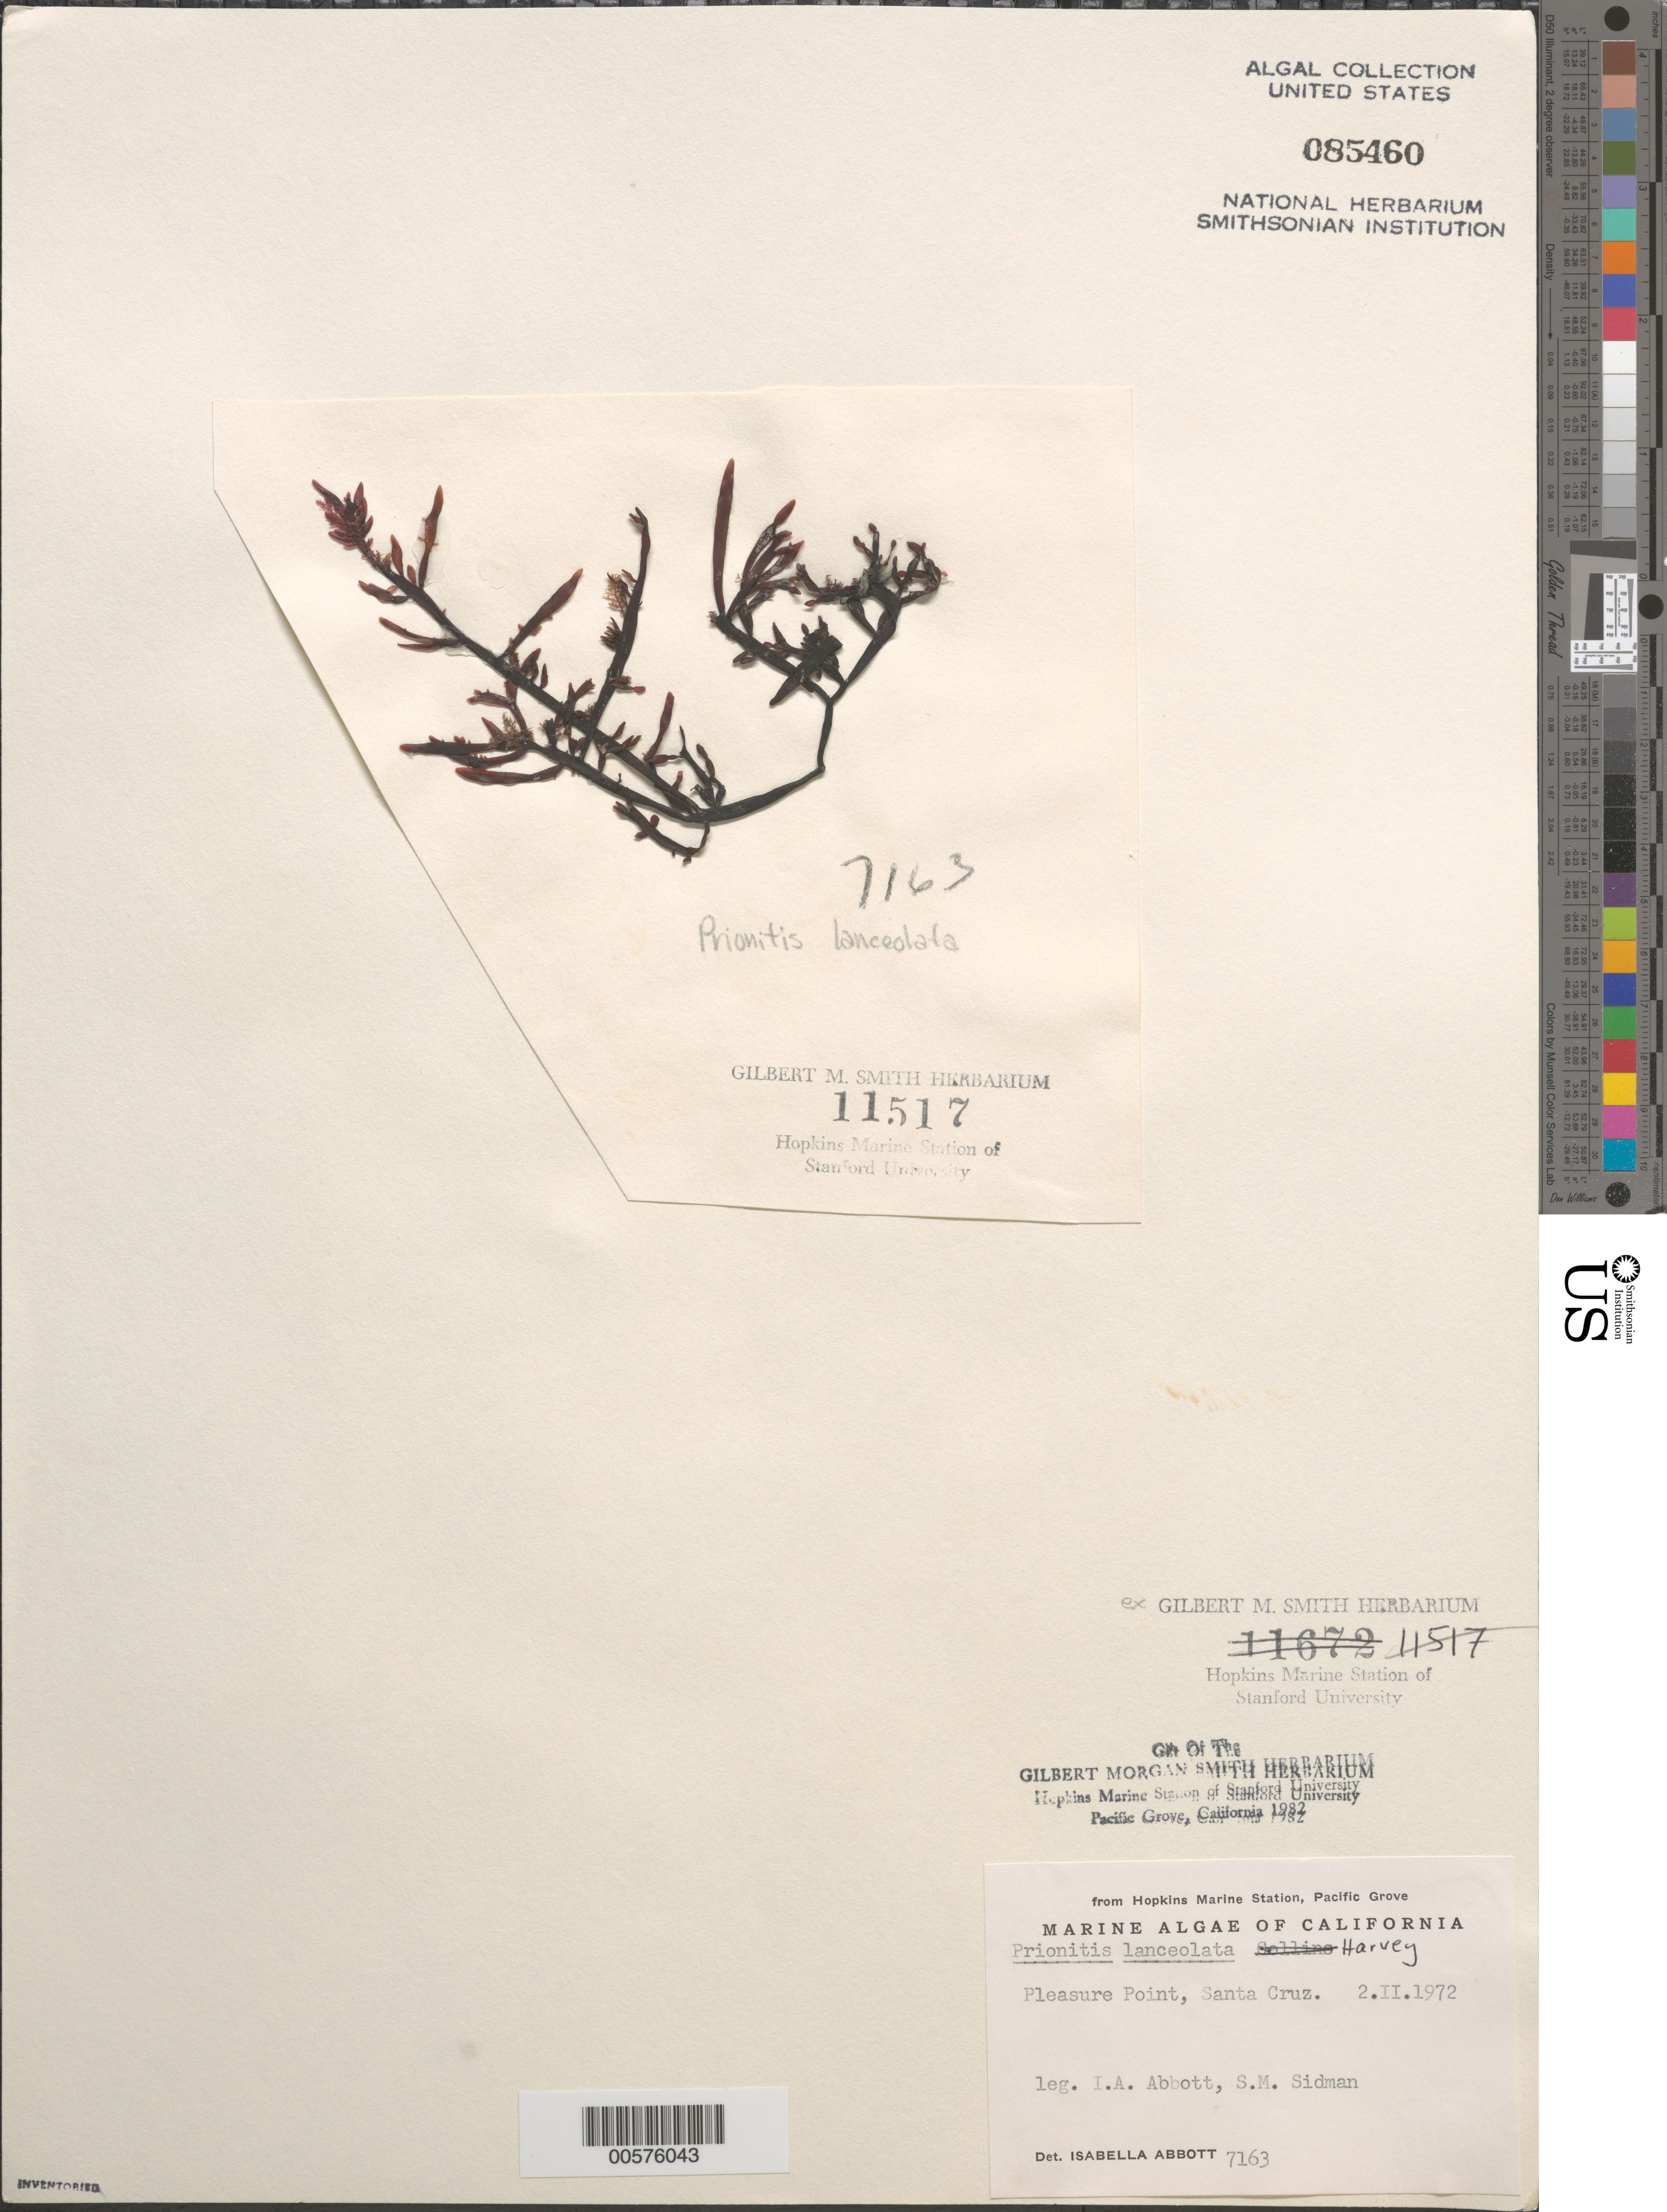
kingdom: Plantae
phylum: Rhodophyta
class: Florideophyceae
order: Cryptonemiales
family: Cryptonemiaceae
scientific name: Prionitis lanceolata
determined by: Abbott, Isabella A.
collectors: I. A. Abbott & S. Sidman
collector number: IAA 7163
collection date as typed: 02 Feb 1972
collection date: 1972-02-02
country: United States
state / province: California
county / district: Santa Cruz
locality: Pleasure Point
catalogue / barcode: US 85460